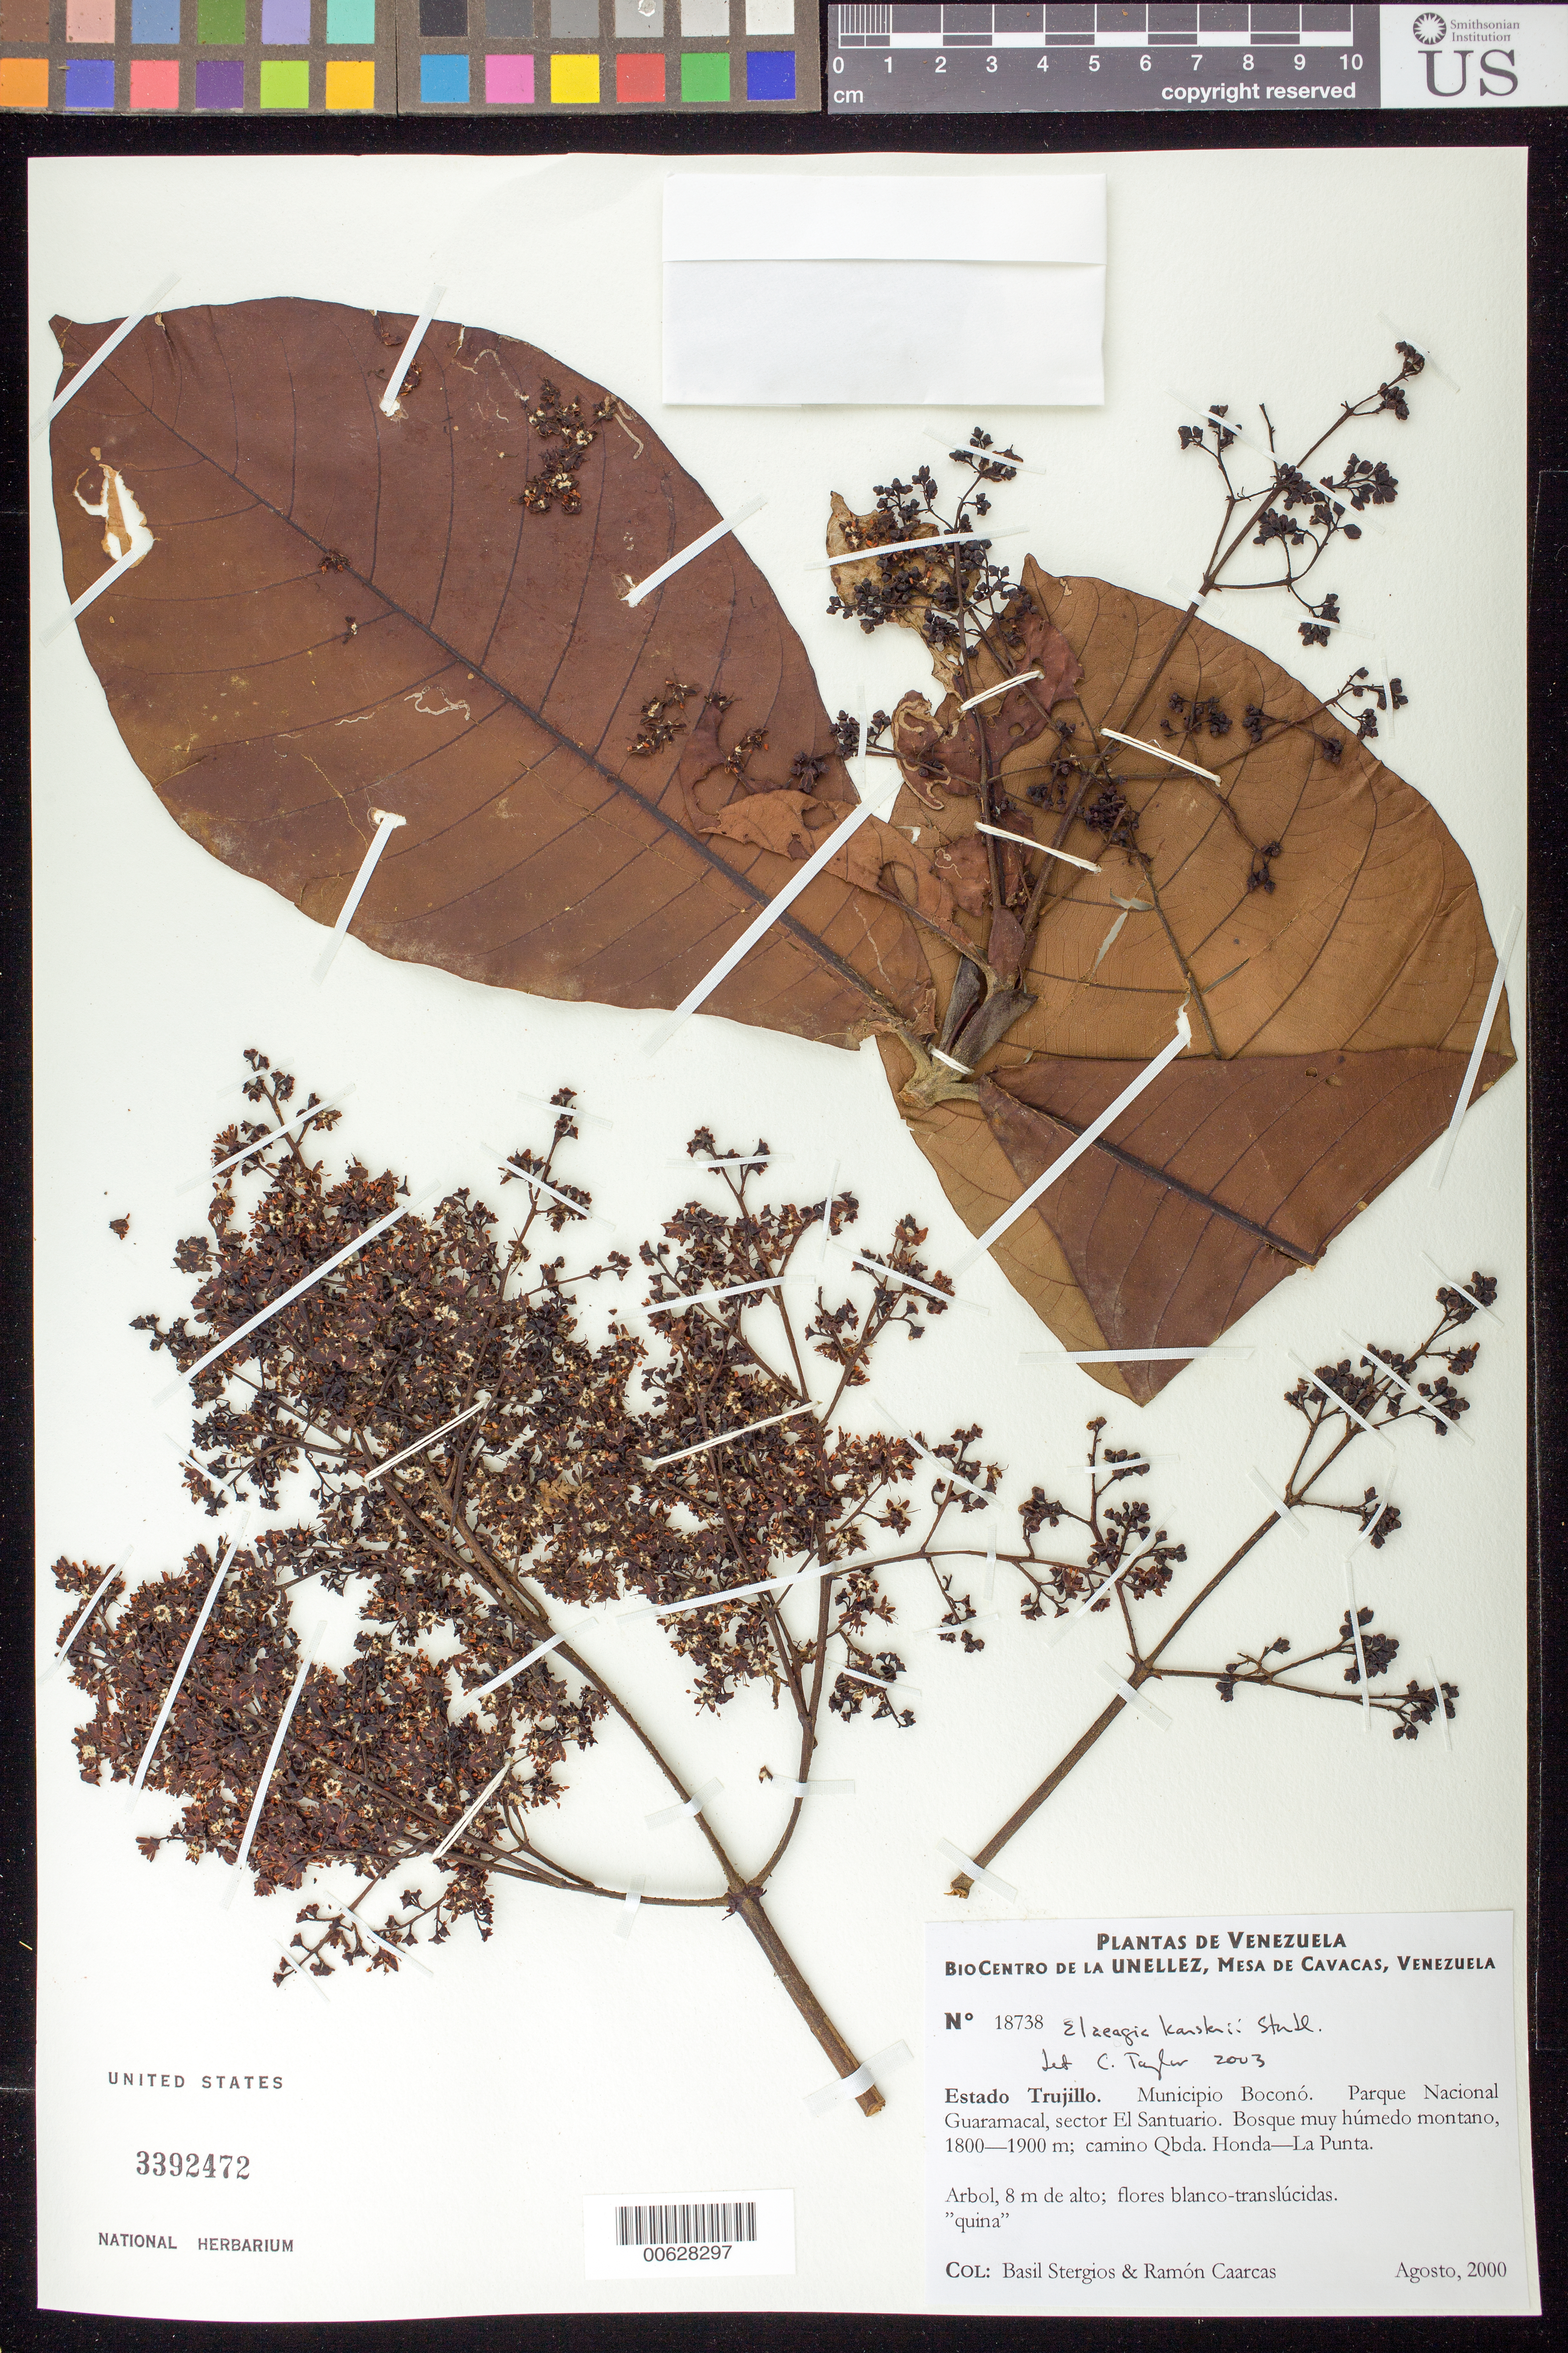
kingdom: Plantae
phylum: Tracheophyta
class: Magnoliopsida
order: Gentianales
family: Rubiaceae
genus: Elaeagia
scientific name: Elaeagia sp.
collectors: B. G. Stergios & R. Caracas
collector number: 18738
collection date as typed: Aug 2000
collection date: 2000-08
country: Venezuela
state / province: Trujillo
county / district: Boconó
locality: Parque Nacional Guaramacal, El Santuarío, Quebrada Honda-La Punta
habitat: Bosque muy húmedo montano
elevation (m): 1800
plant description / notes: Common name: Quina; MO, PORT, US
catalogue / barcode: US 3376472